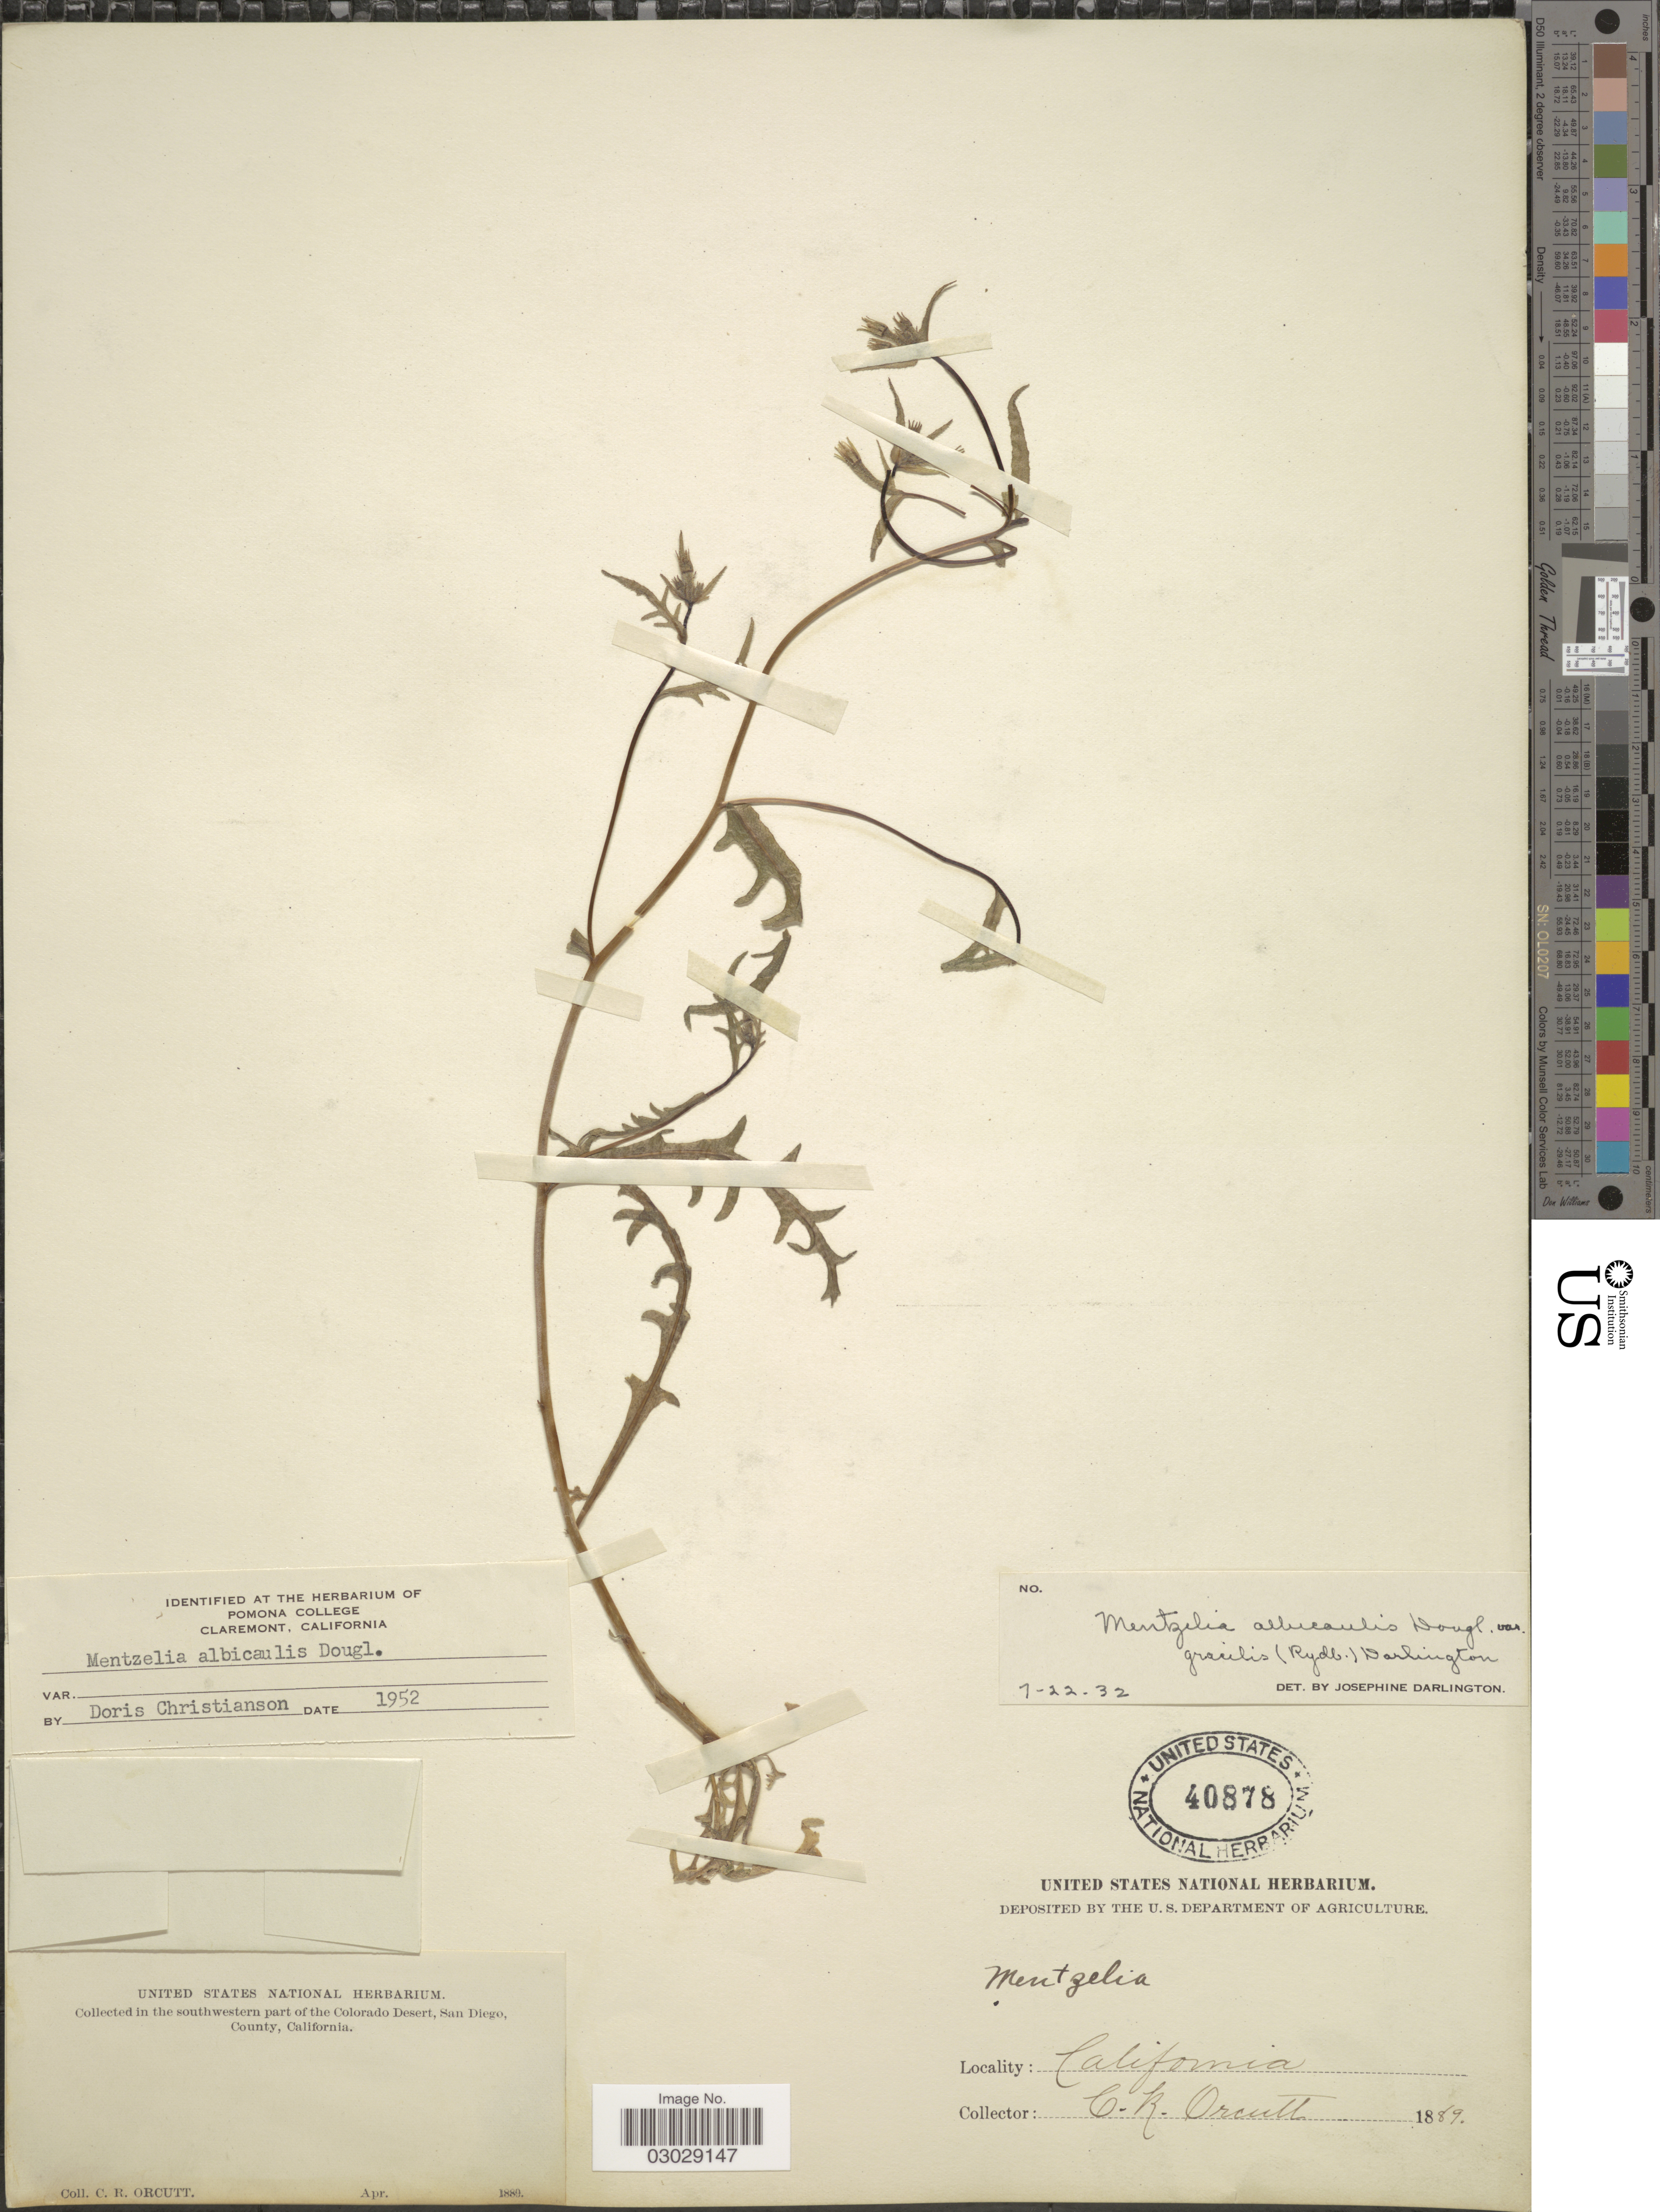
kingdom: Plantae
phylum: Tracheophyta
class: Magnoliopsida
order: Cornales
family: Loasaceae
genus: Mentzelia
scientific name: Mentzelia affinis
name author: Greene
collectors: C. R. Orcutt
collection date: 1889-04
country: United States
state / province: California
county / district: San Diego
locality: Southwestern part of the Colorado Desert, San Diego, County.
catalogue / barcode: US 40878